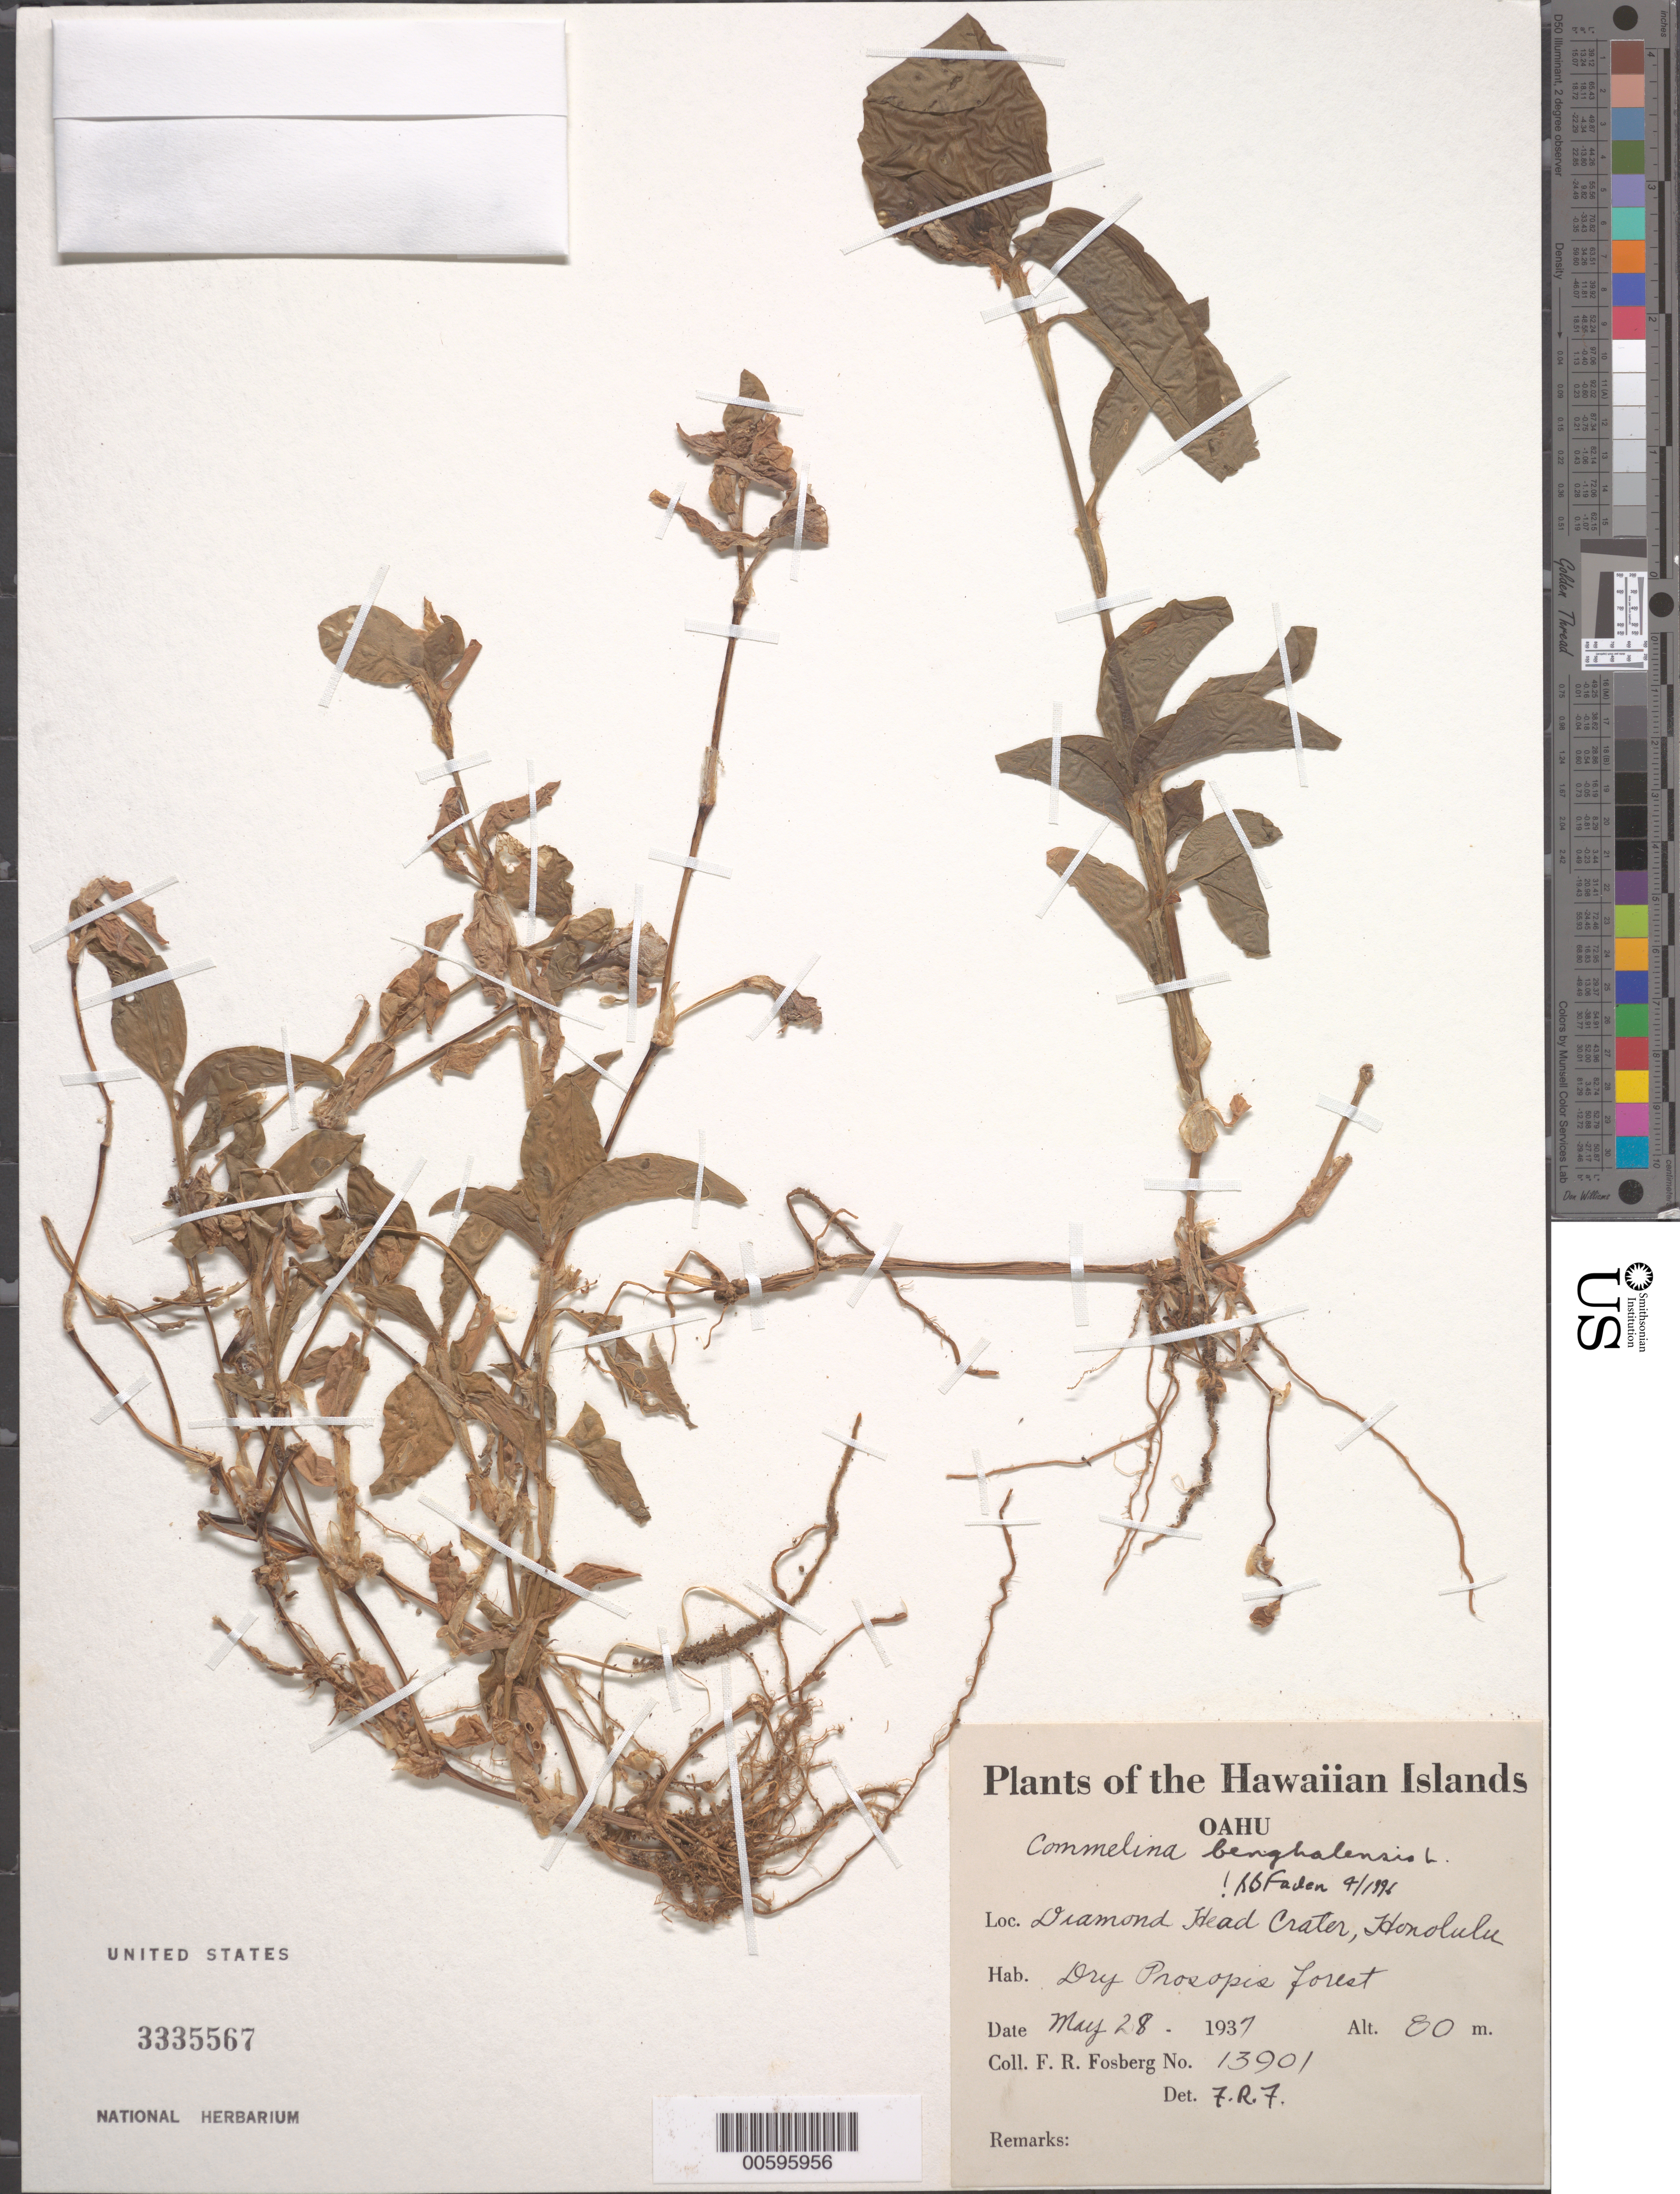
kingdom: Plantae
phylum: Tracheophyta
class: Liliopsida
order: Commelinales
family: Commelinaceae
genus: Commelina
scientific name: Commelina benghalensis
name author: L.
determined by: Fosberg, F. R.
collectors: F. R. Fosberg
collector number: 13901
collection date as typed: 28 May 1937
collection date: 1937-05-28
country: United States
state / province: Hawaii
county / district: Honolulu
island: Oahu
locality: Diamond Head Crater, Honolulu.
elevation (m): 80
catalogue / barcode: US 3335567